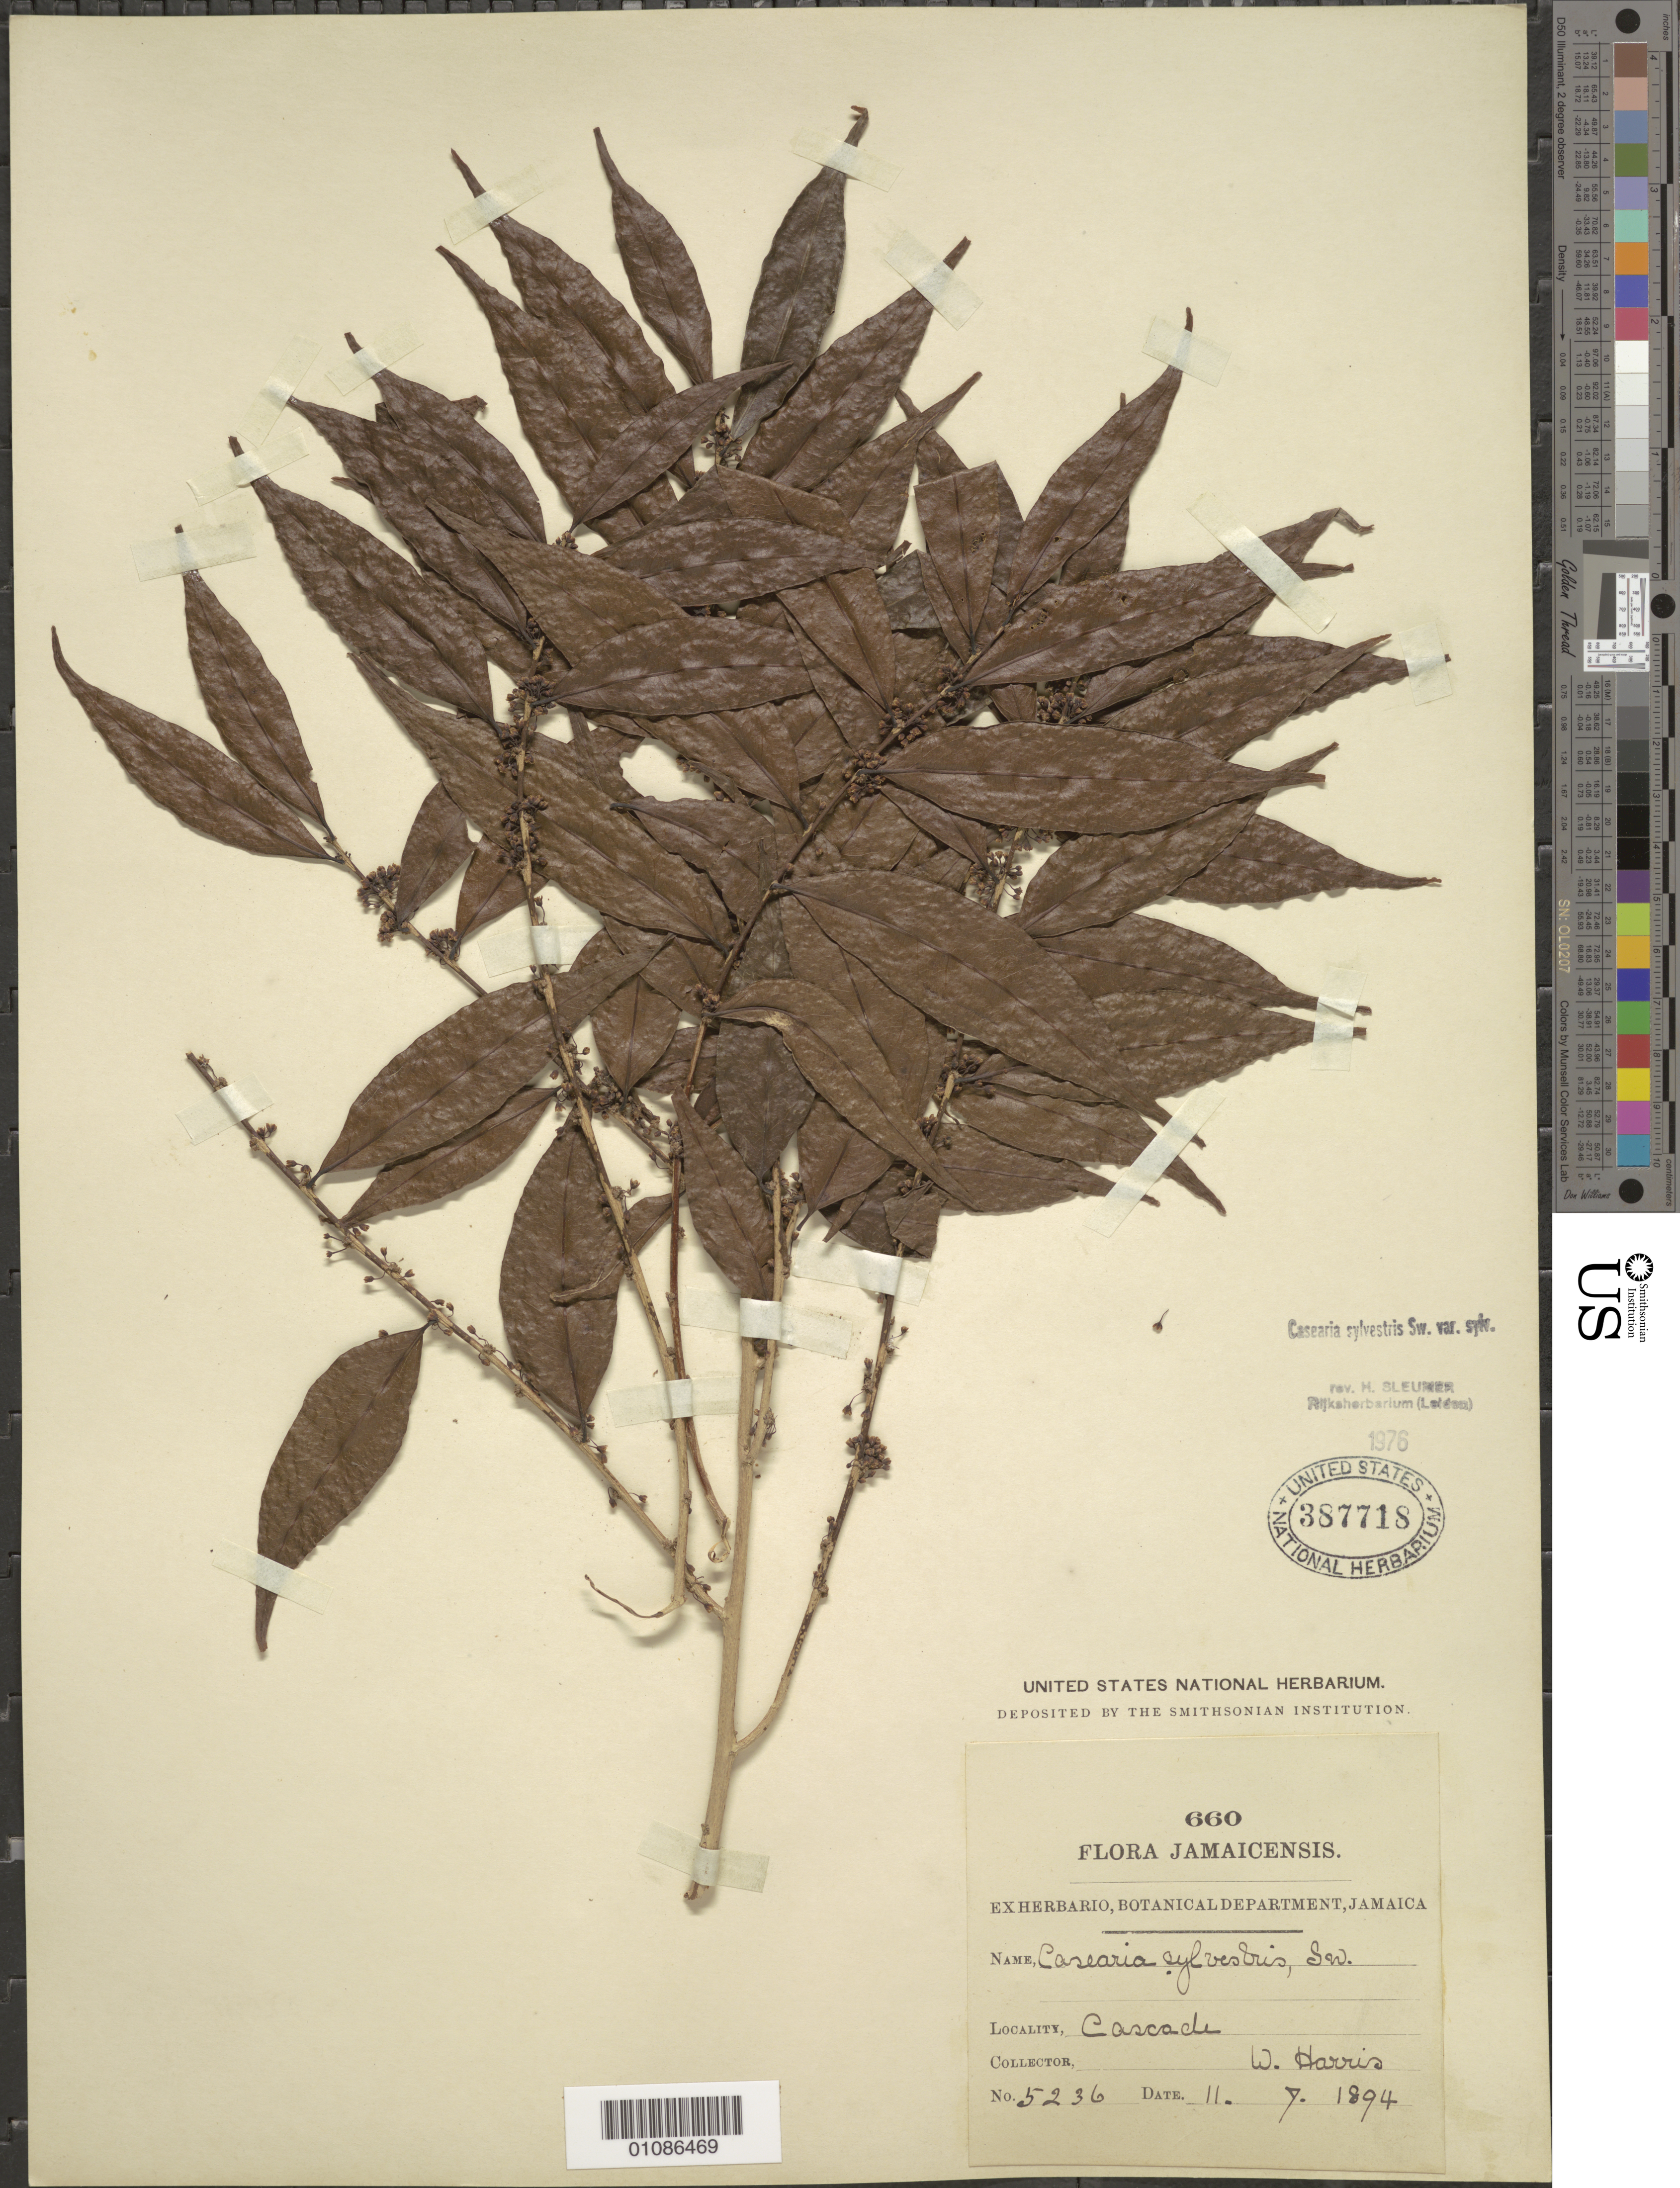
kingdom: Plantae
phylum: Tracheophyta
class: Magnoliopsida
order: Malpighiales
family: Salicaceae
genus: Casearia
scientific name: Casearia sylvestris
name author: Sw.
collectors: W. Harris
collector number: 5236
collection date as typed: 11 Jul 1894 or 07 Nov 1894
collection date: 1894-07-11 or 1894-11-07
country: Jamaica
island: Jamaica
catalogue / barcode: US 387718